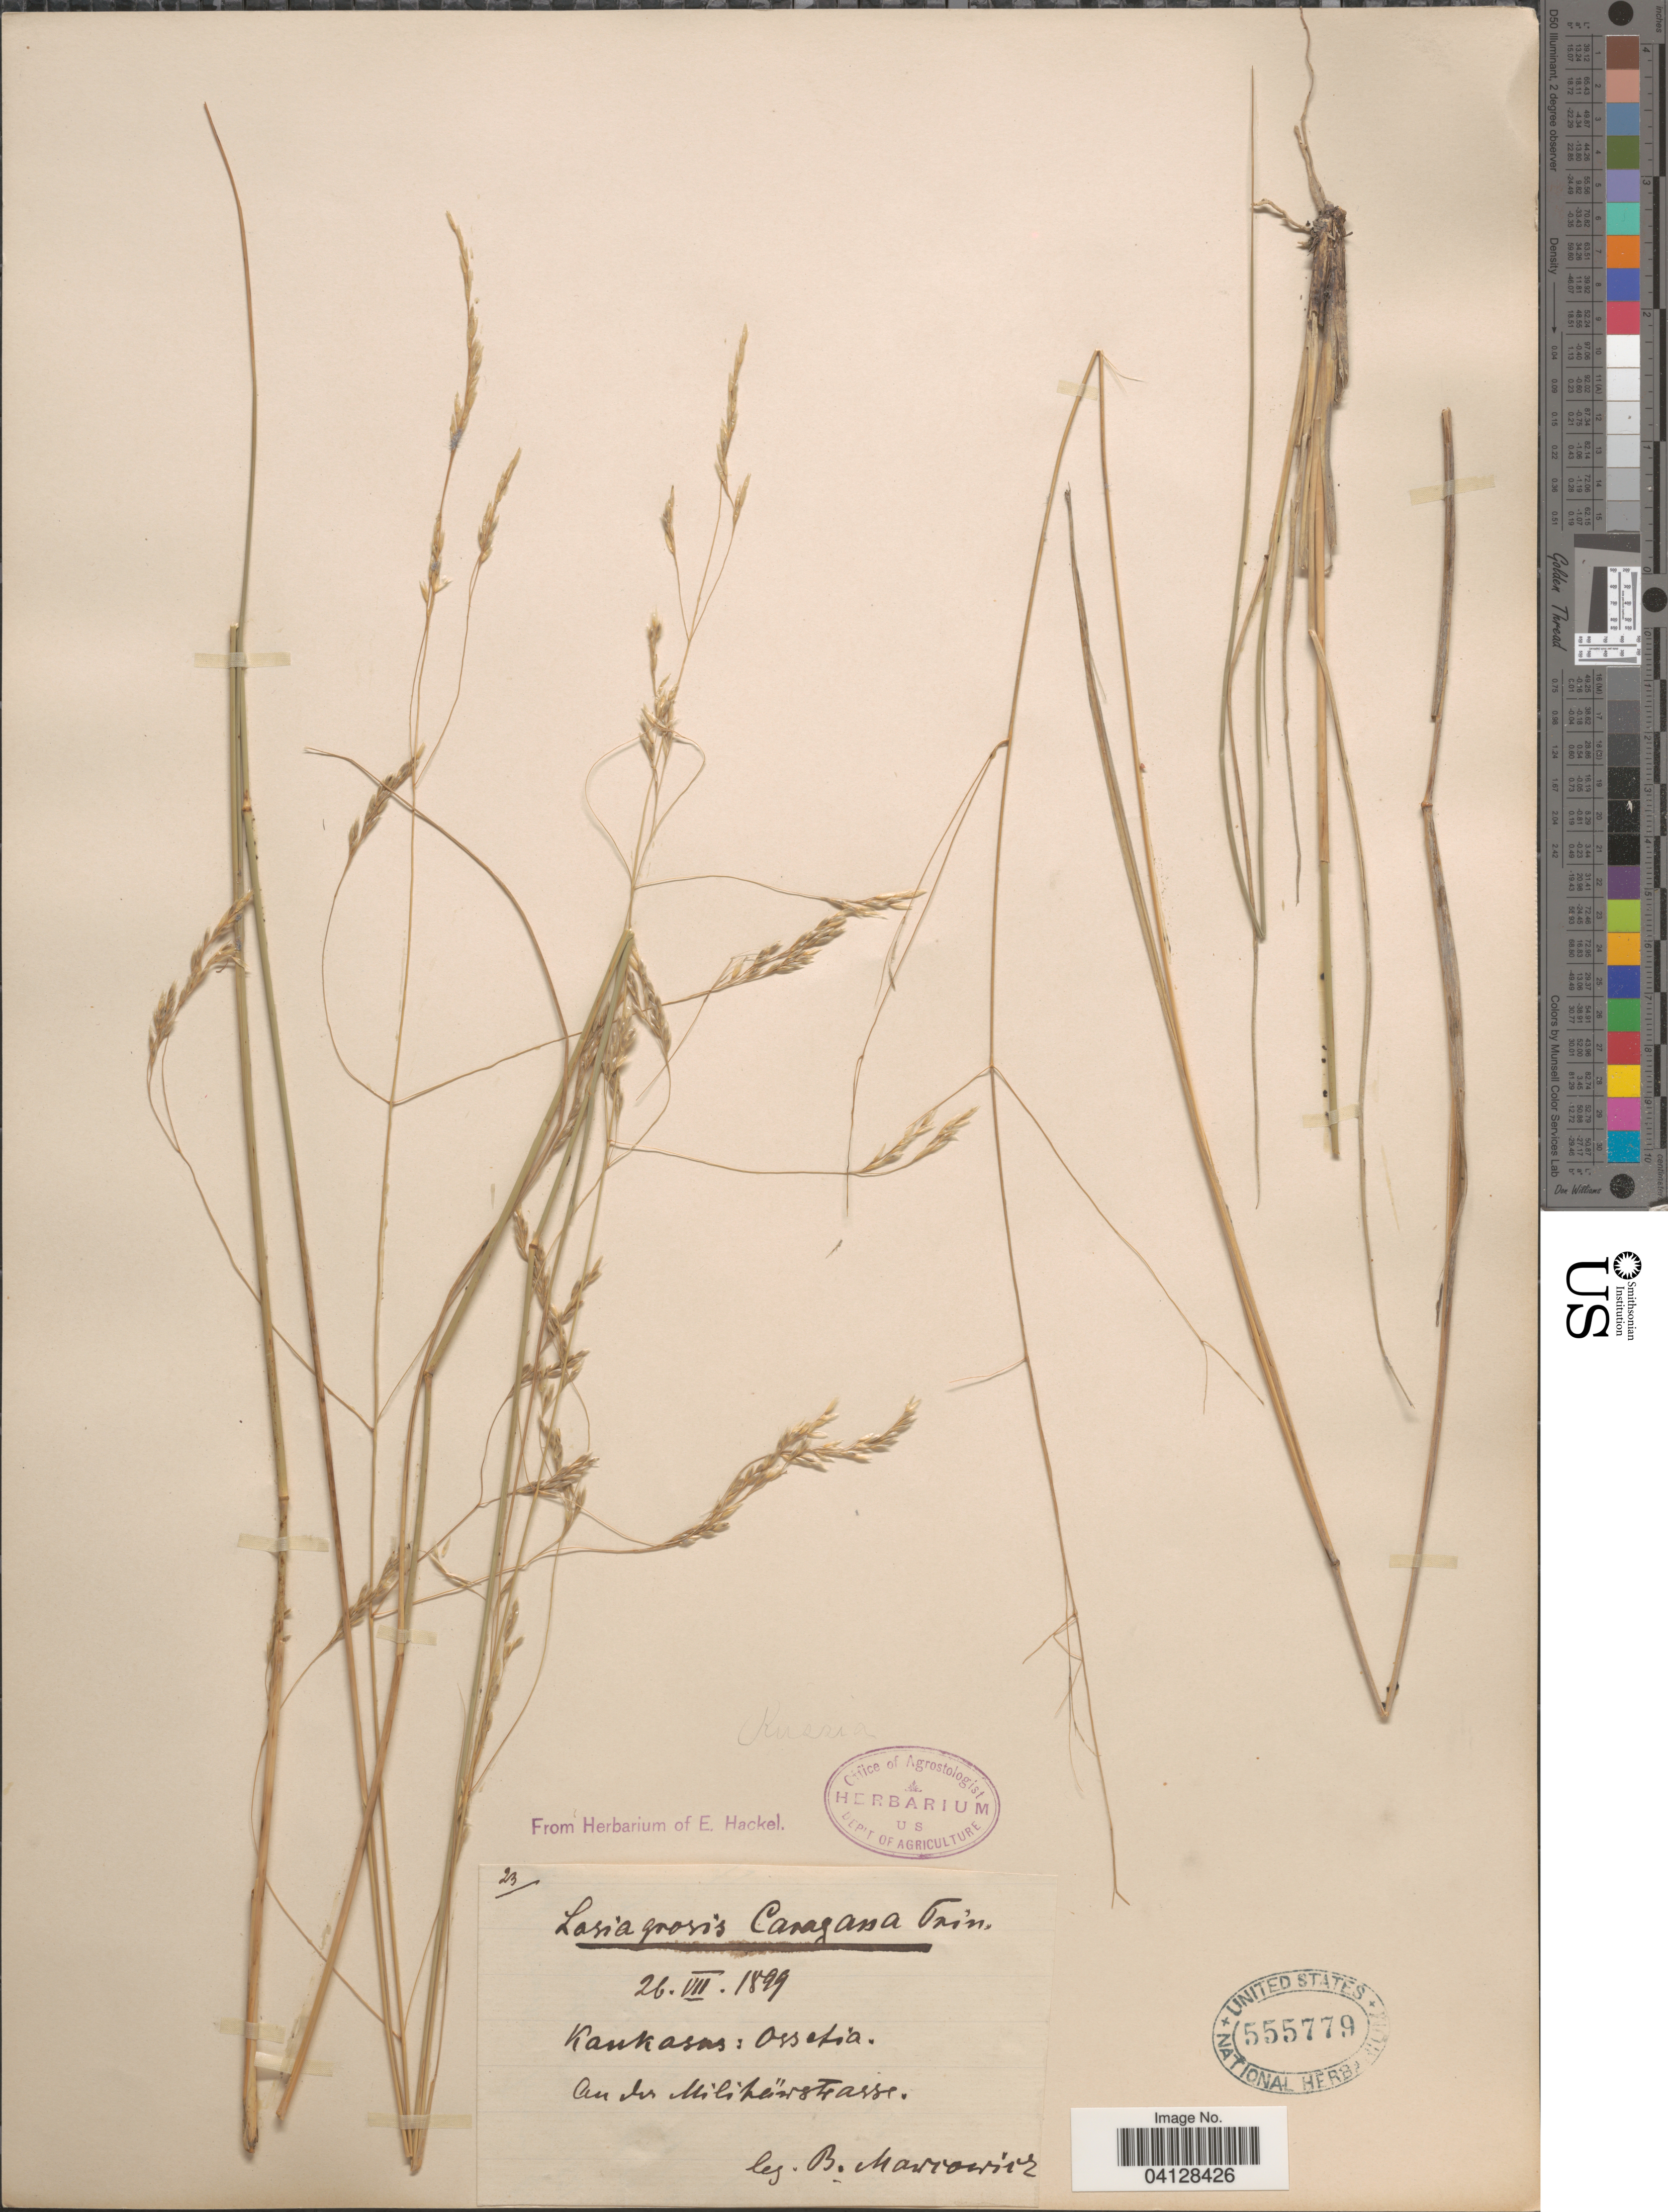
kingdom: Plantae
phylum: Tracheophyta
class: Liliopsida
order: Poales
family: Poaceae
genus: Lasiagrostis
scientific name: Lasiagrostis caragana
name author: (Trin.) Trin. & Rupr.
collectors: B. Marcowicz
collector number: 23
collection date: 1899-07-26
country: Georgia / Russian Federation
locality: Kaukasus: Ossetia. An der Militärstrasse. (Ossetian Military Road)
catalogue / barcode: US 555779